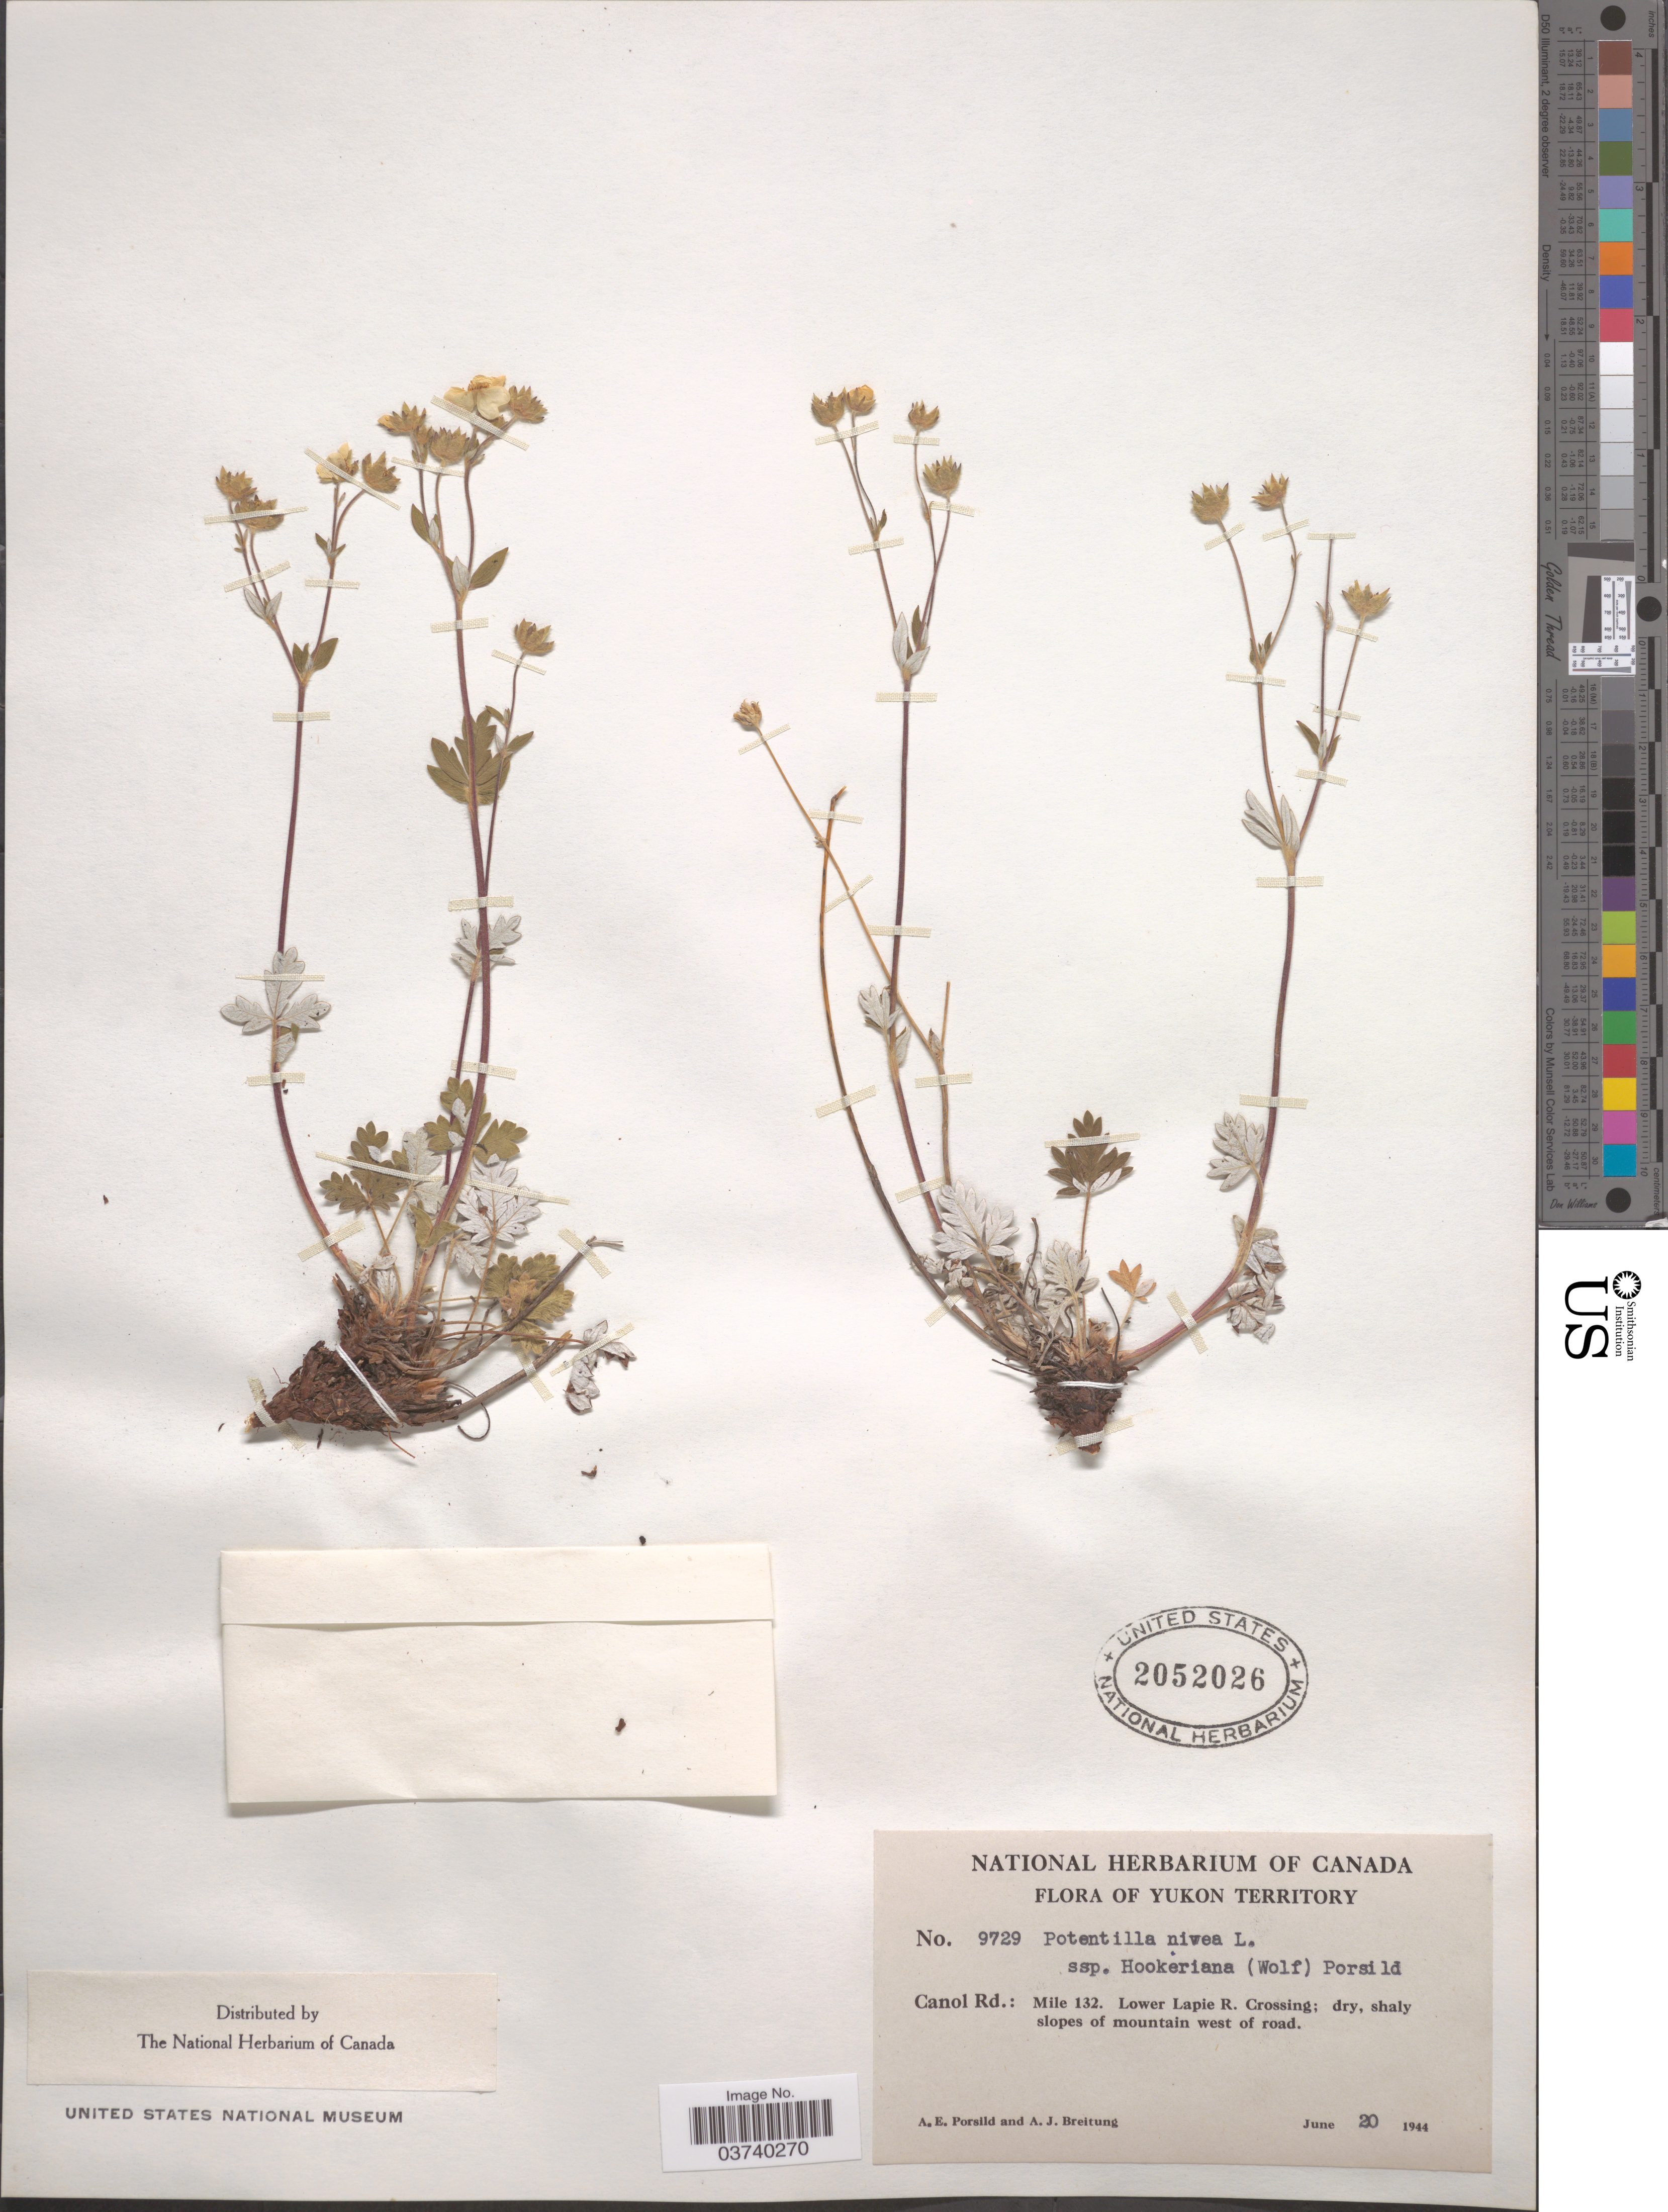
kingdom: Plantae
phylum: Tracheophyta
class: Magnoliopsida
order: Rosales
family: Rosaceae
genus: Potentilla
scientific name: Potentilla nivea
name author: L.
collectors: A. E. Porsild & A. Breitung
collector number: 9729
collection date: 1944-06-20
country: Canada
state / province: Yukon Territory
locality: Canol Rd.: Mile 132. Lower Lapie R. Crossing.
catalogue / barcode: US 2052026